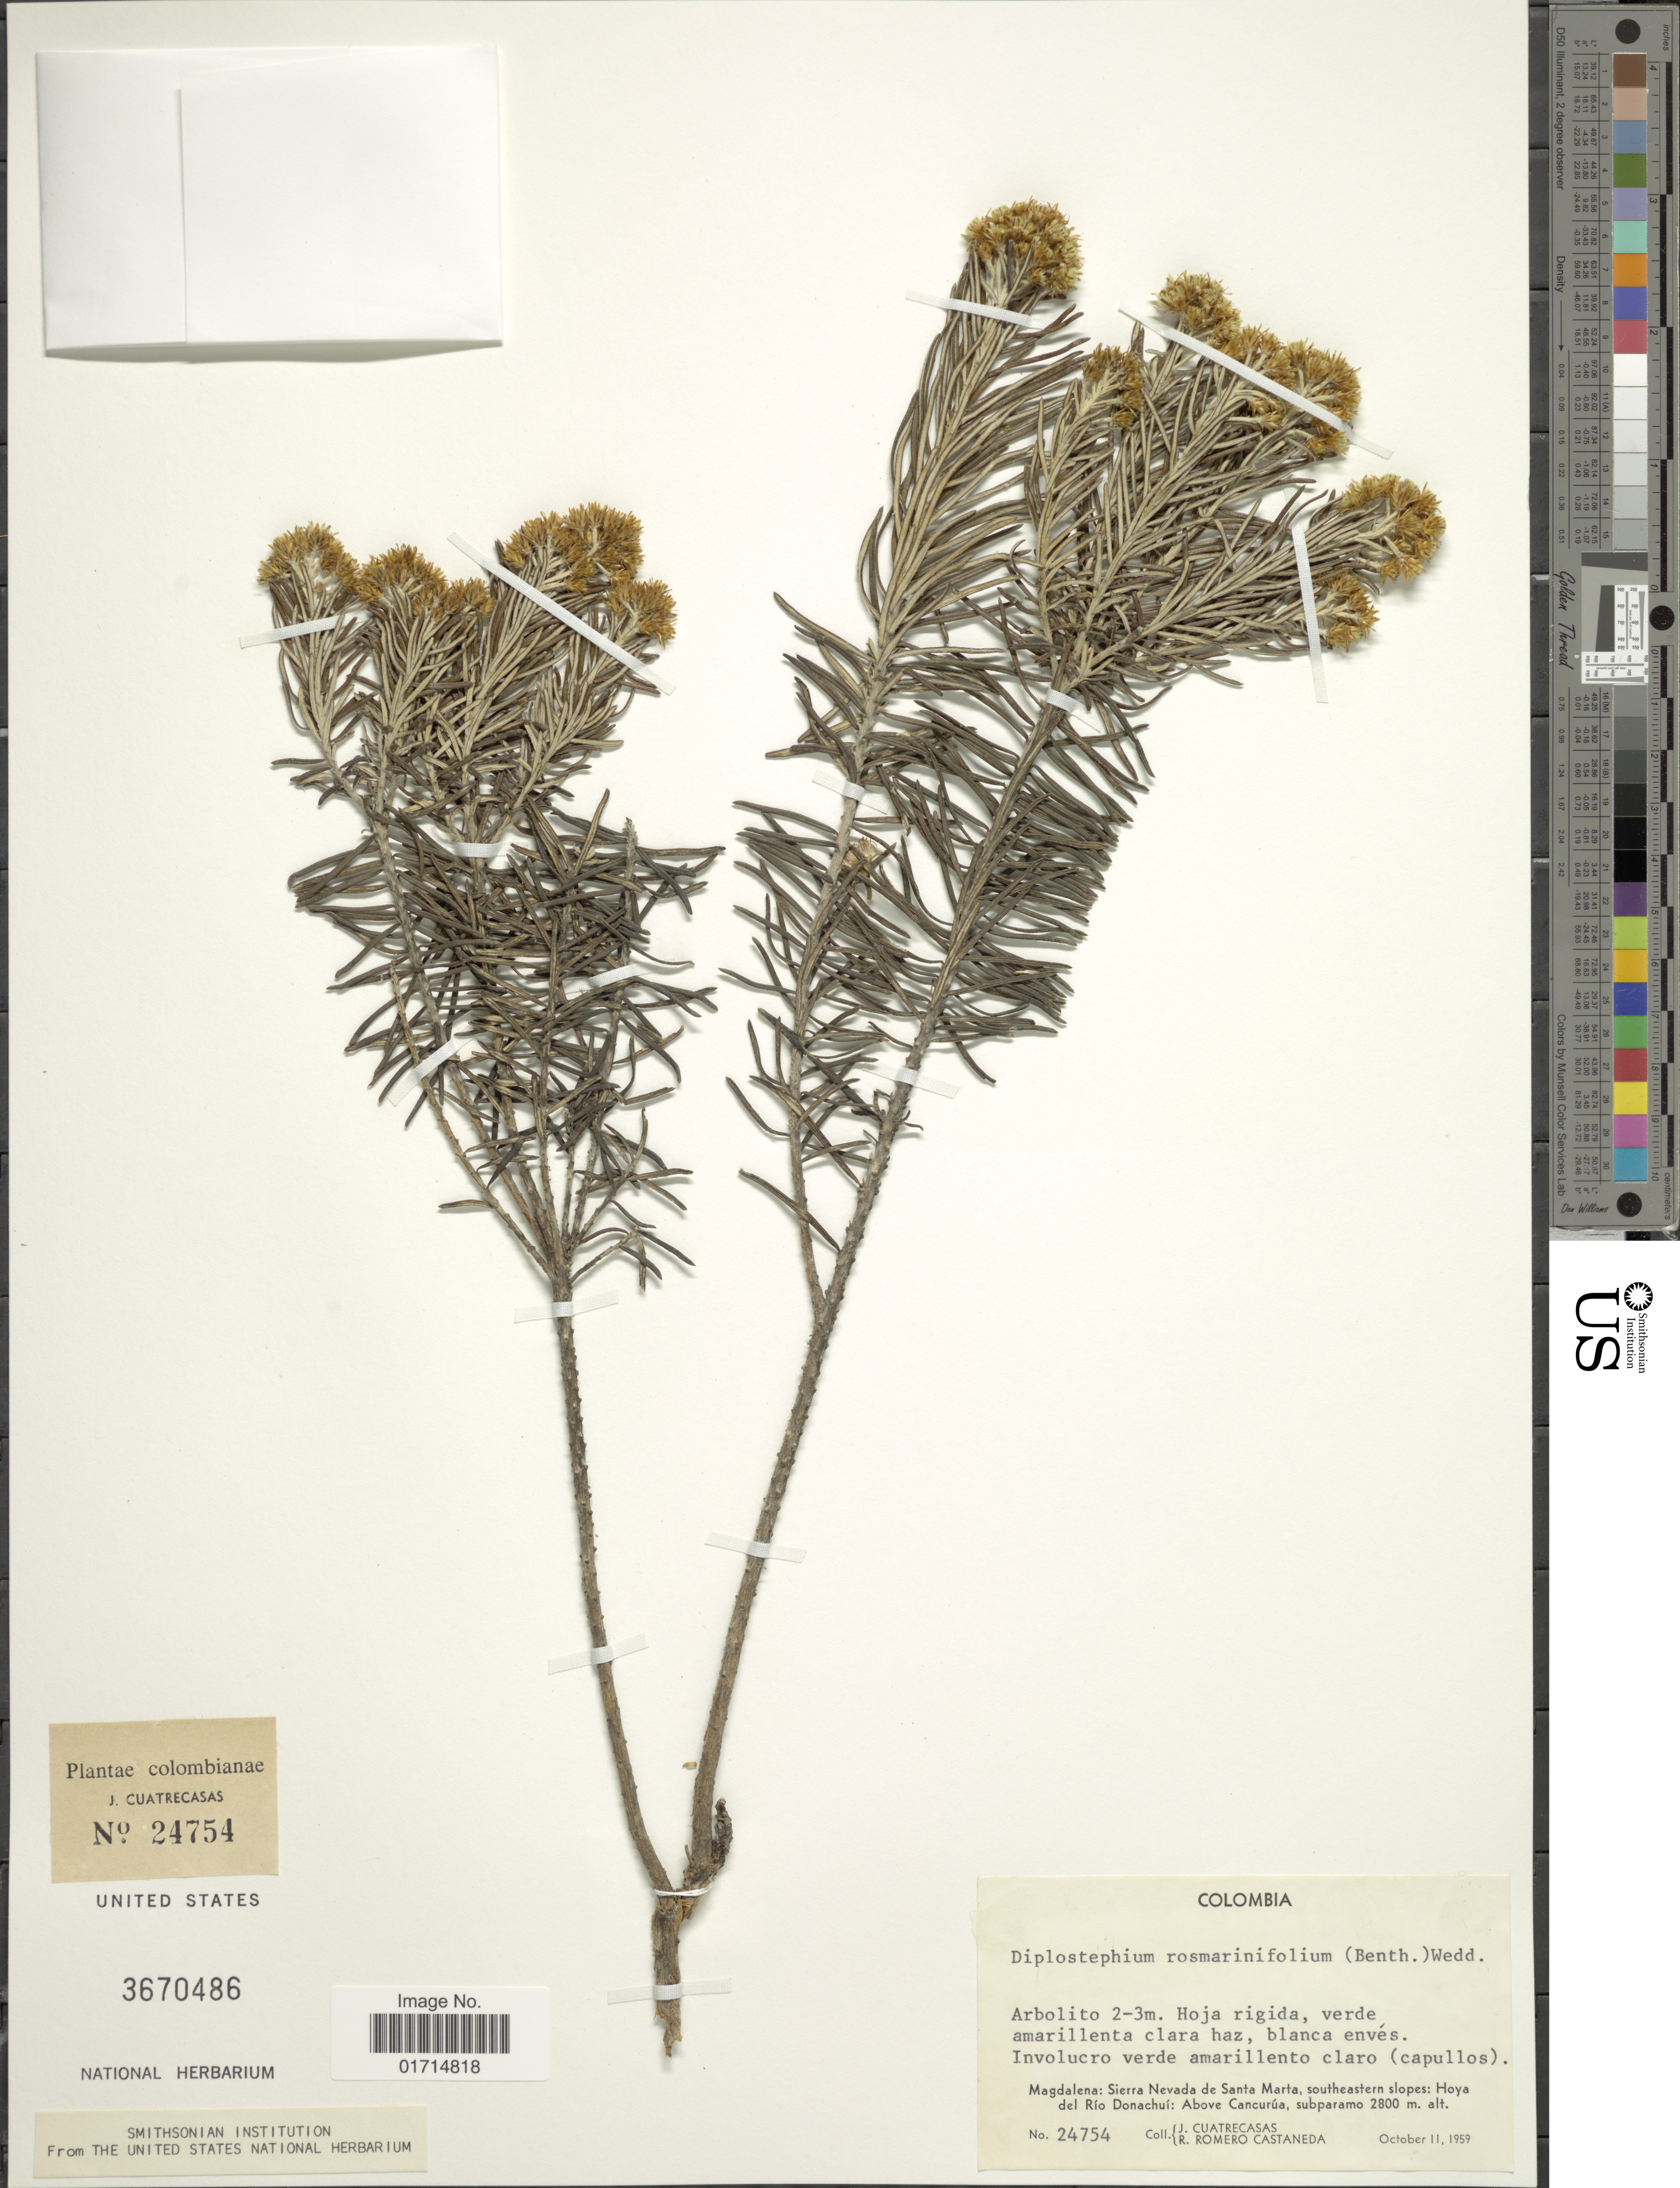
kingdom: Plantae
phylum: Tracheophyta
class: Magnoliopsida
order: Asterales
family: Asteraceae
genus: Diplostephium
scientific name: Diplostephium rosmarinifolium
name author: (Benth.) Wedd.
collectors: J. Cuatrecasas & R. Romero Castañeda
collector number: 24754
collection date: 1959-10-11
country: Colombia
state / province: Magdalena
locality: Colombia. Magdalena: Sierra Nevada de Santa Marta, southeastern slopes: Hoya del Rio Donachui: Above Cancurua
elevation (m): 2800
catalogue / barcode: US 3670486